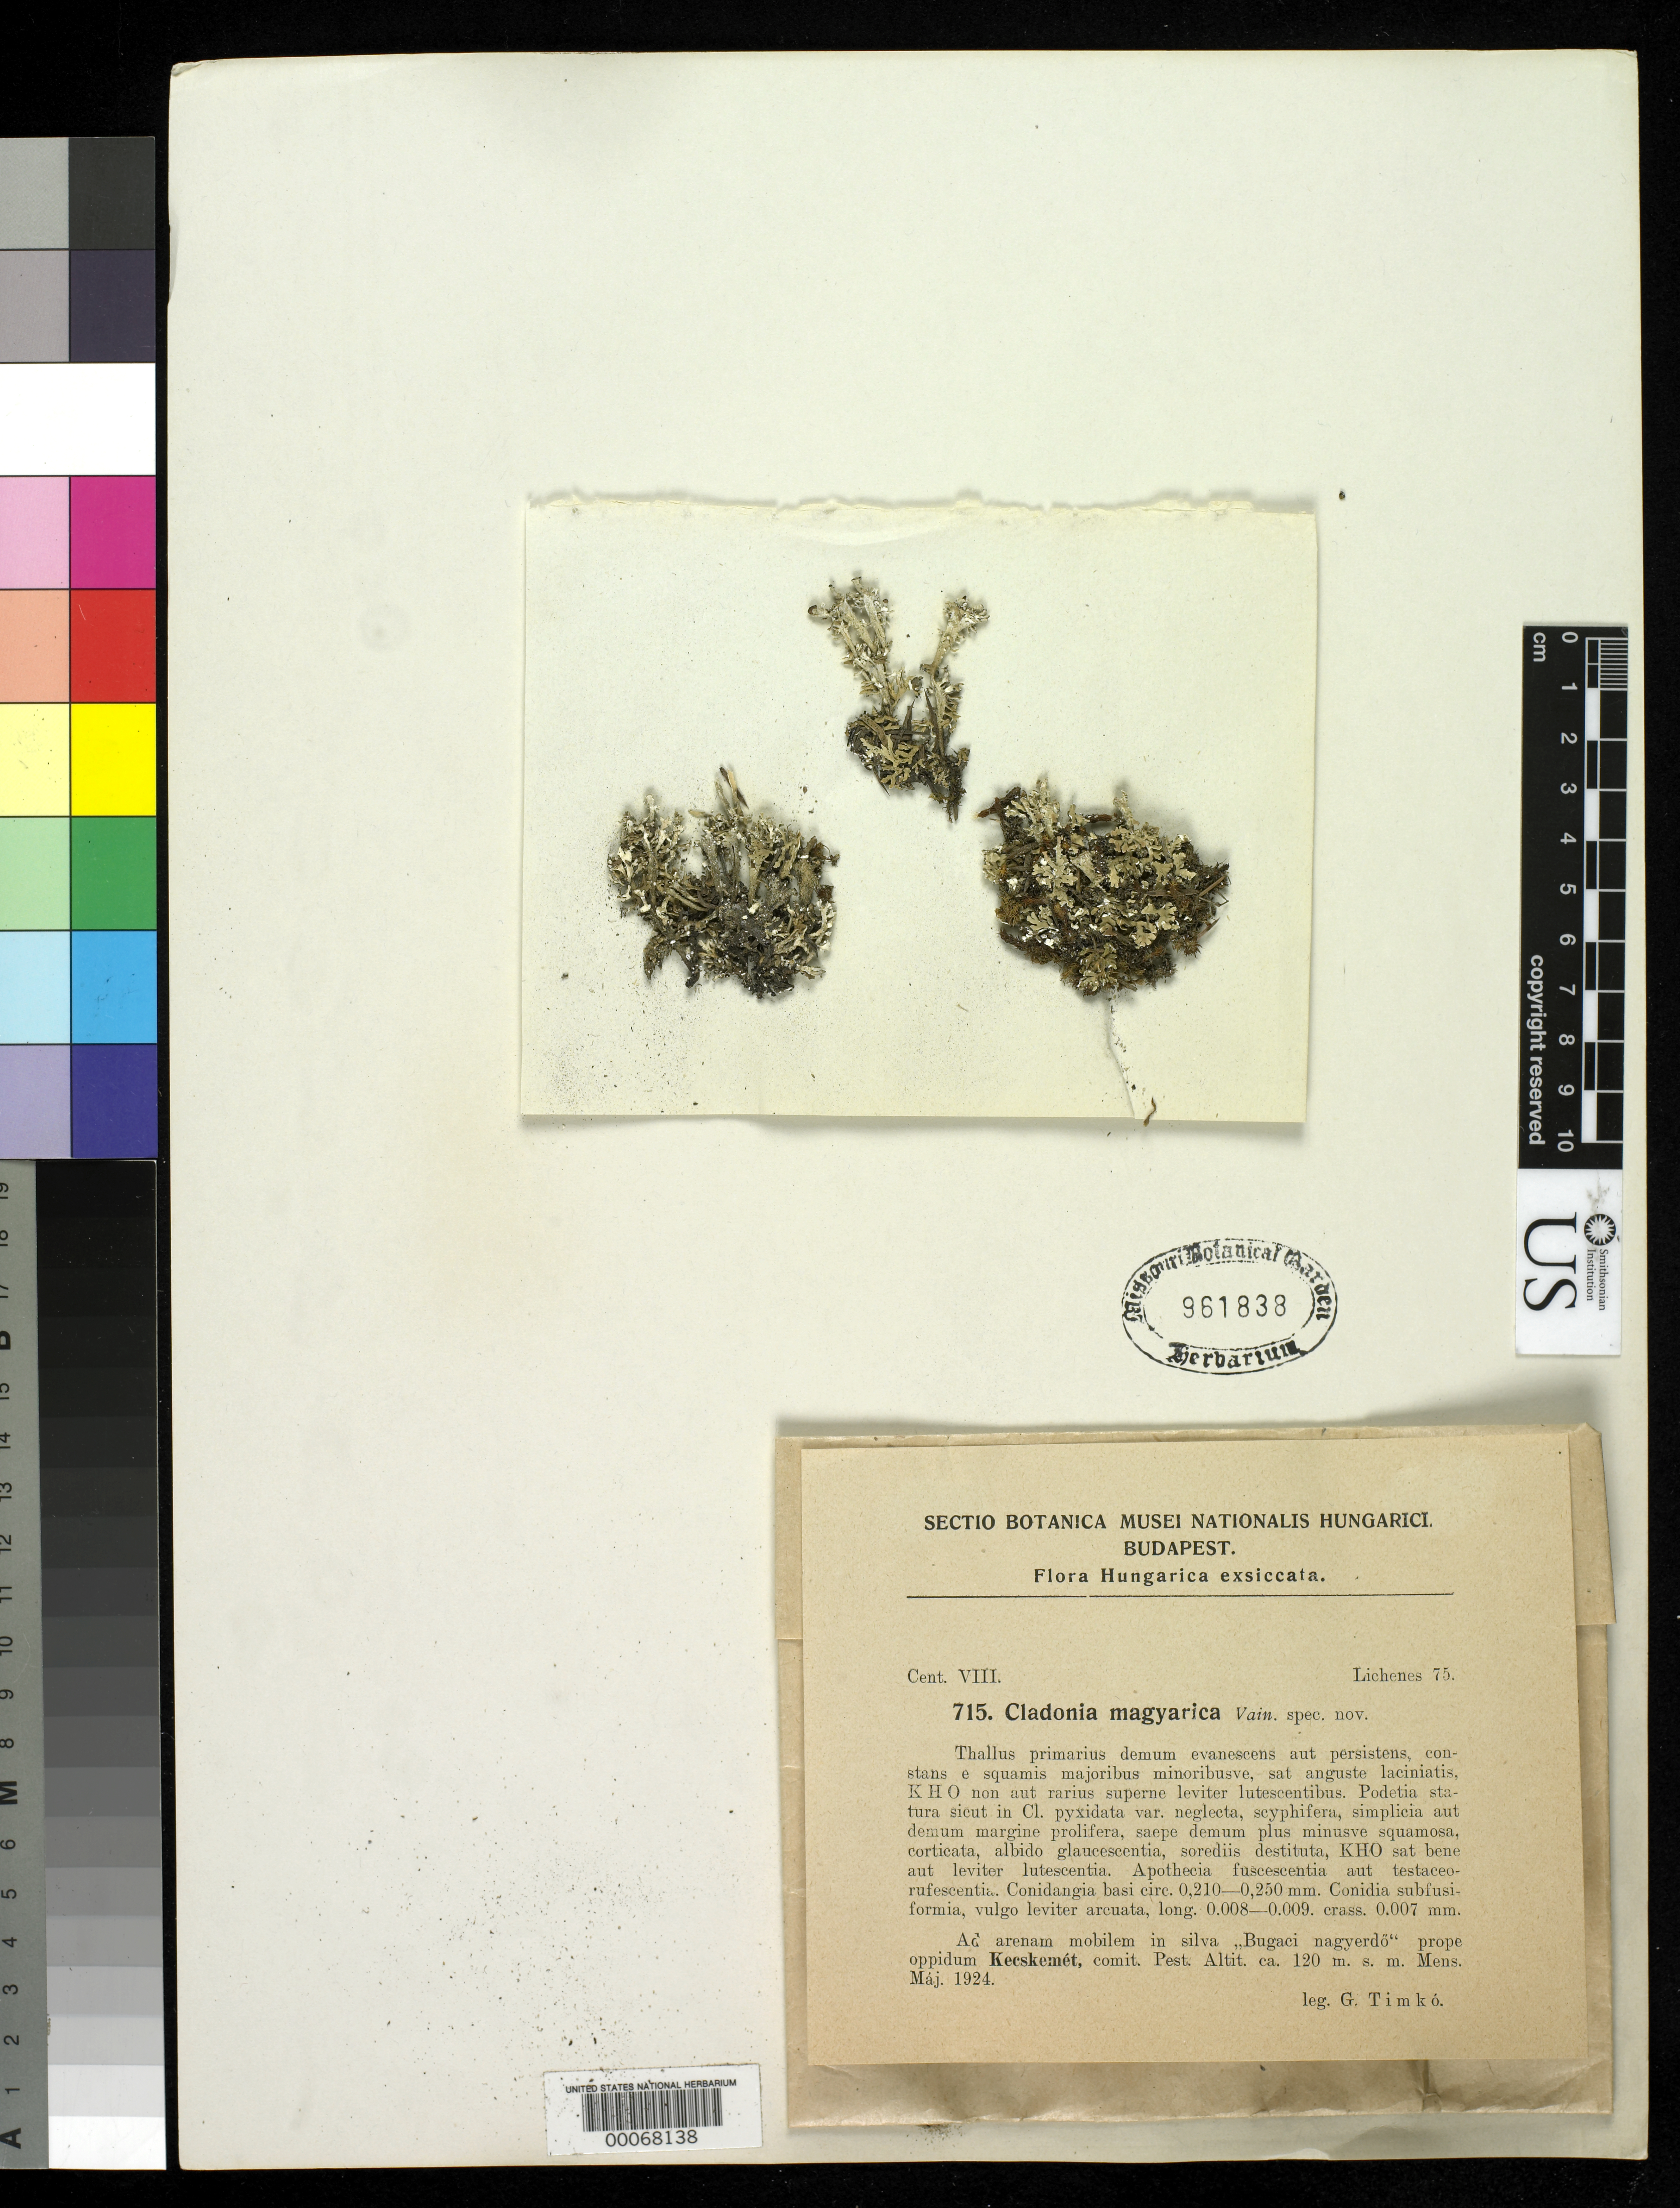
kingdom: Fungi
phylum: Ascomycota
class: Lecanoromycetes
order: Lecanorales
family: Cladoniaceae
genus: Cladonia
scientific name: Cladonia magyarica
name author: Vain.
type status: Isolectotype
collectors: G. Timko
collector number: Fl. Hung. Exs. 715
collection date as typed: May 1924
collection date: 1924-05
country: Hungary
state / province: Pest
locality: In silva Bugaci Nagyerdo, prope oppidum Kecskemet. [In Bugaci Nagyerdo Forest, near town of Kecskemet.]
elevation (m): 120